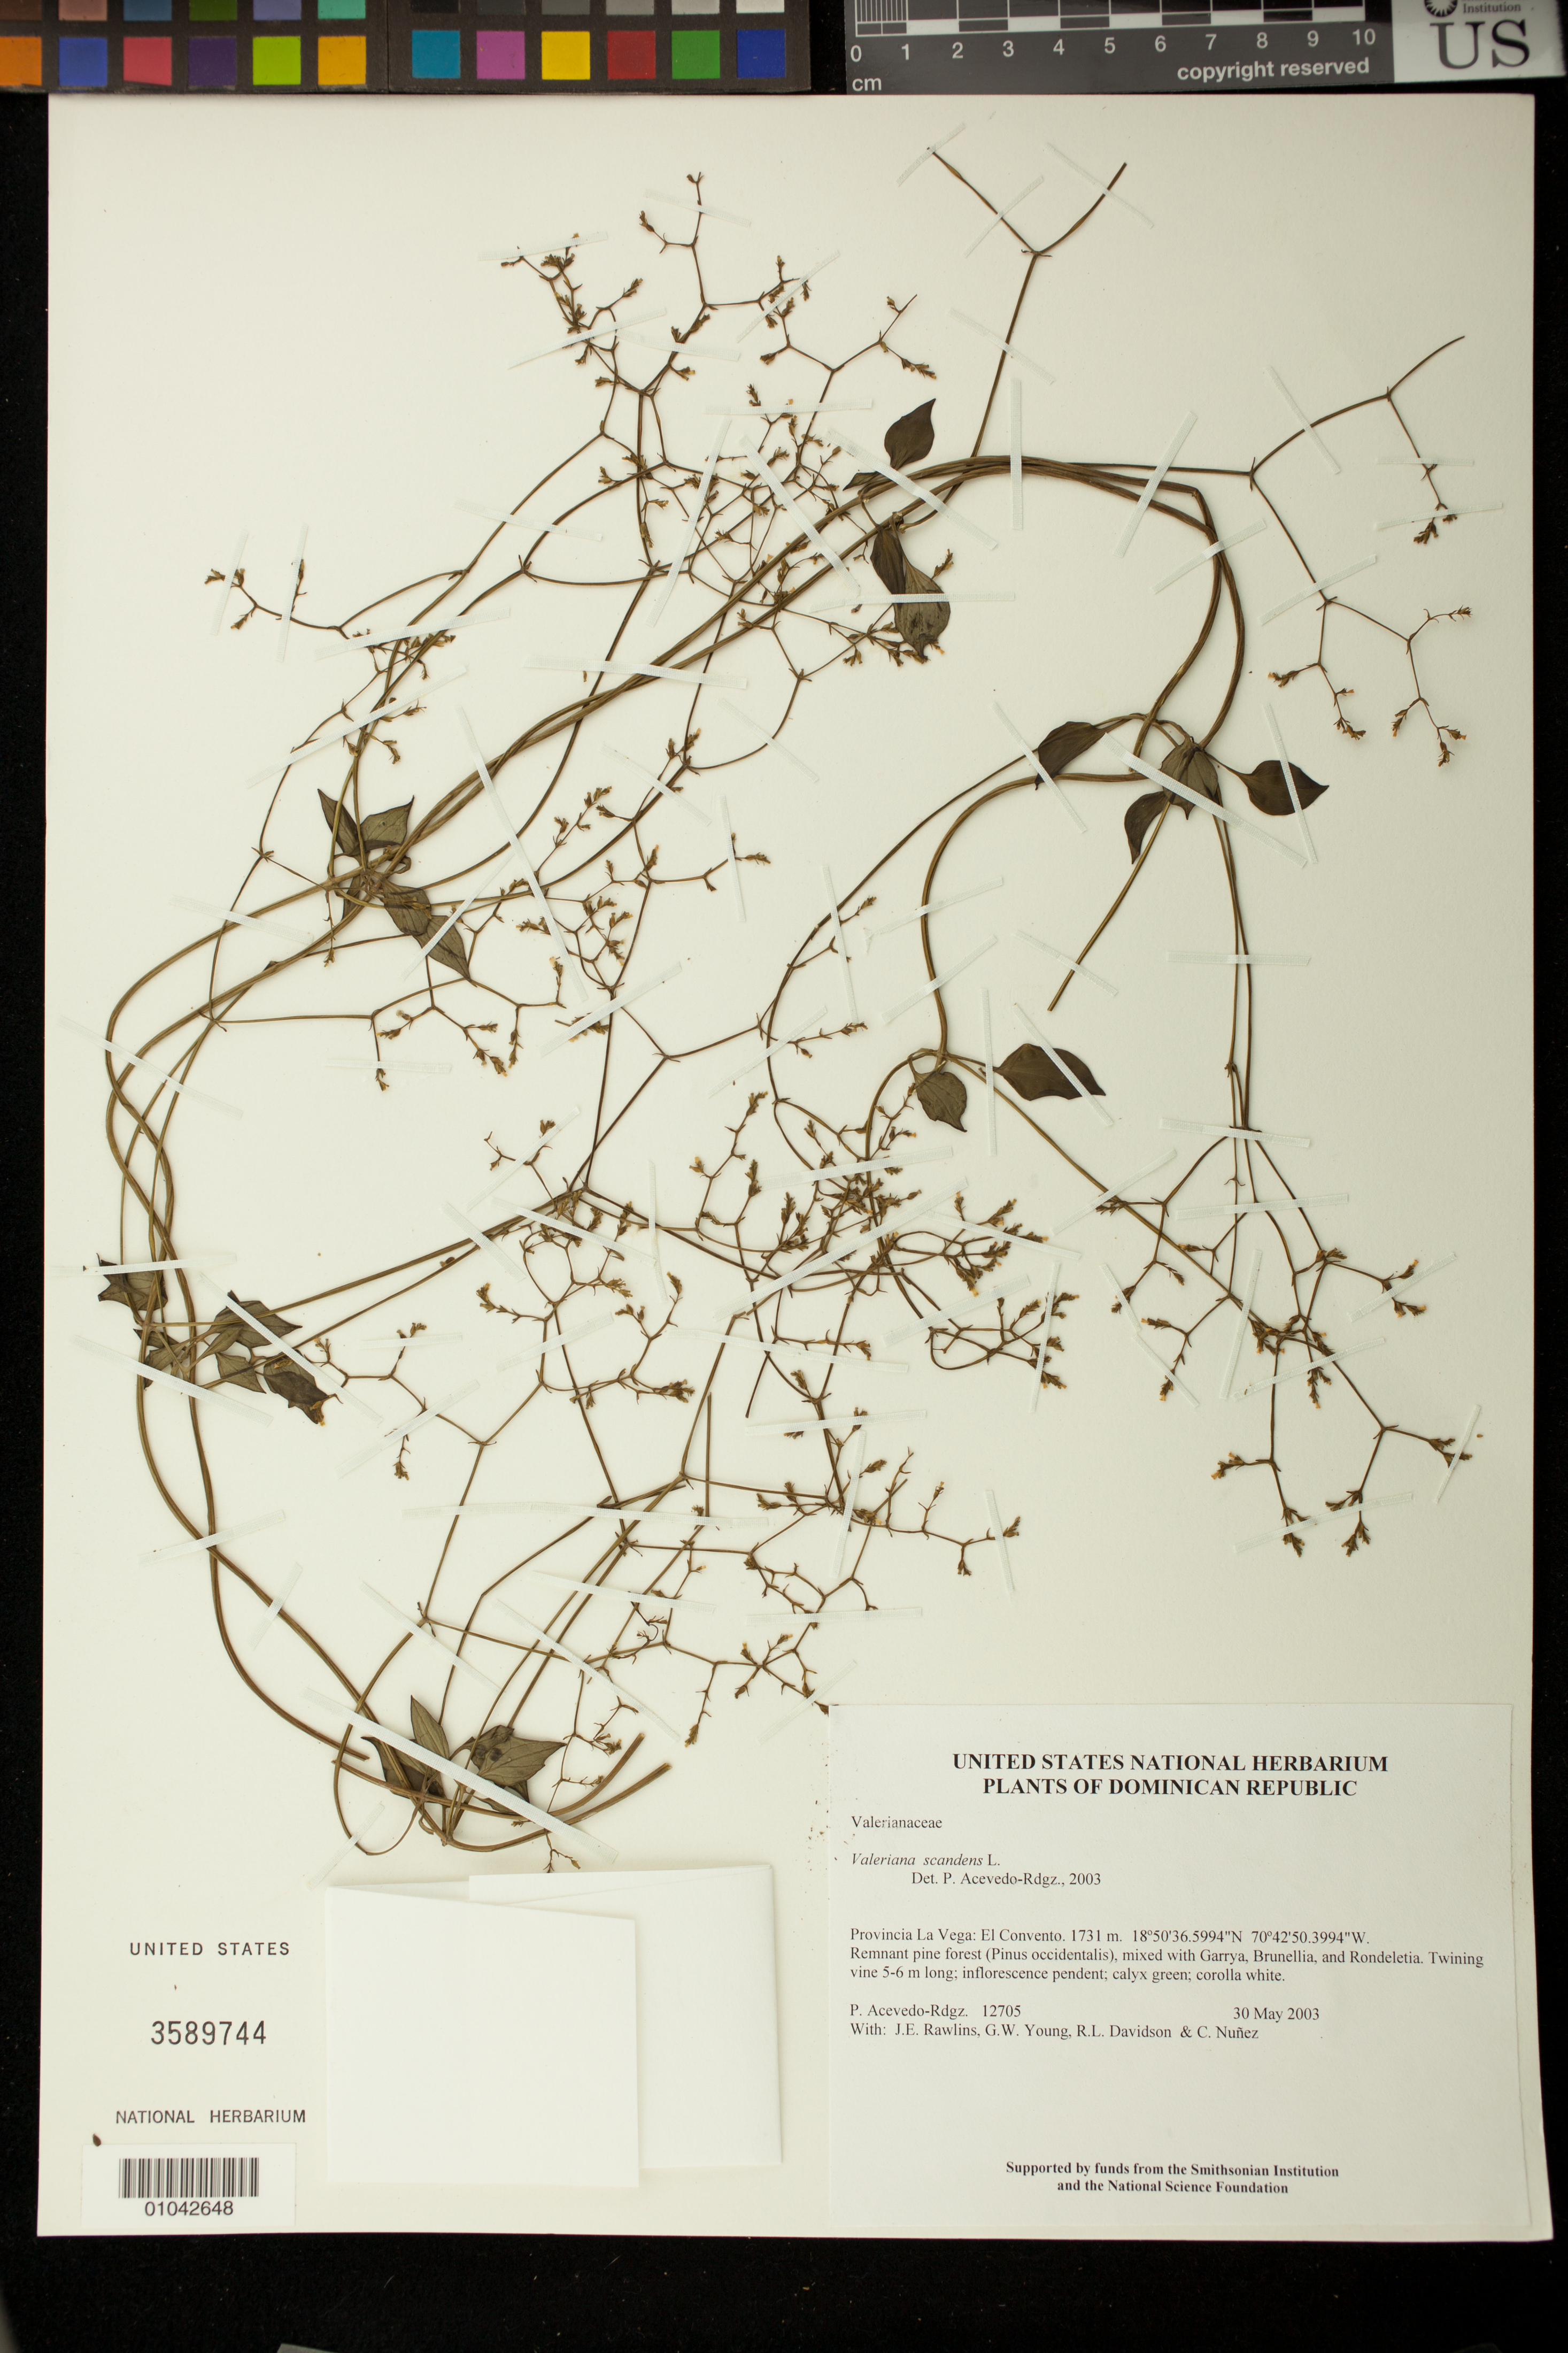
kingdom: Plantae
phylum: Tracheophyta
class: Magnoliopsida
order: Dipsacales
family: Caprifoliaceae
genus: Valeriana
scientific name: Valeriana domingensis x V. scandens L.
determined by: Acevedo-Rodríguez, P., (BOT), Smithsonian Institution - National Museum of Natural History (UNITED STATES)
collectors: P. Acevedo-Rodr., J. Rawlins, G. Young, R. Davidson & C. Nunez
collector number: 12705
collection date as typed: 30 May 2003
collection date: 2003-05-30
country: Dominican Republic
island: Hispaniola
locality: Provincia La Vega: El Convento.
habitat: Remnant pine forest (Pinus occidentalis), mixed with Garrya, Brunellia, and Rondeletia.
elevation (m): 1731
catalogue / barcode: US 3589744